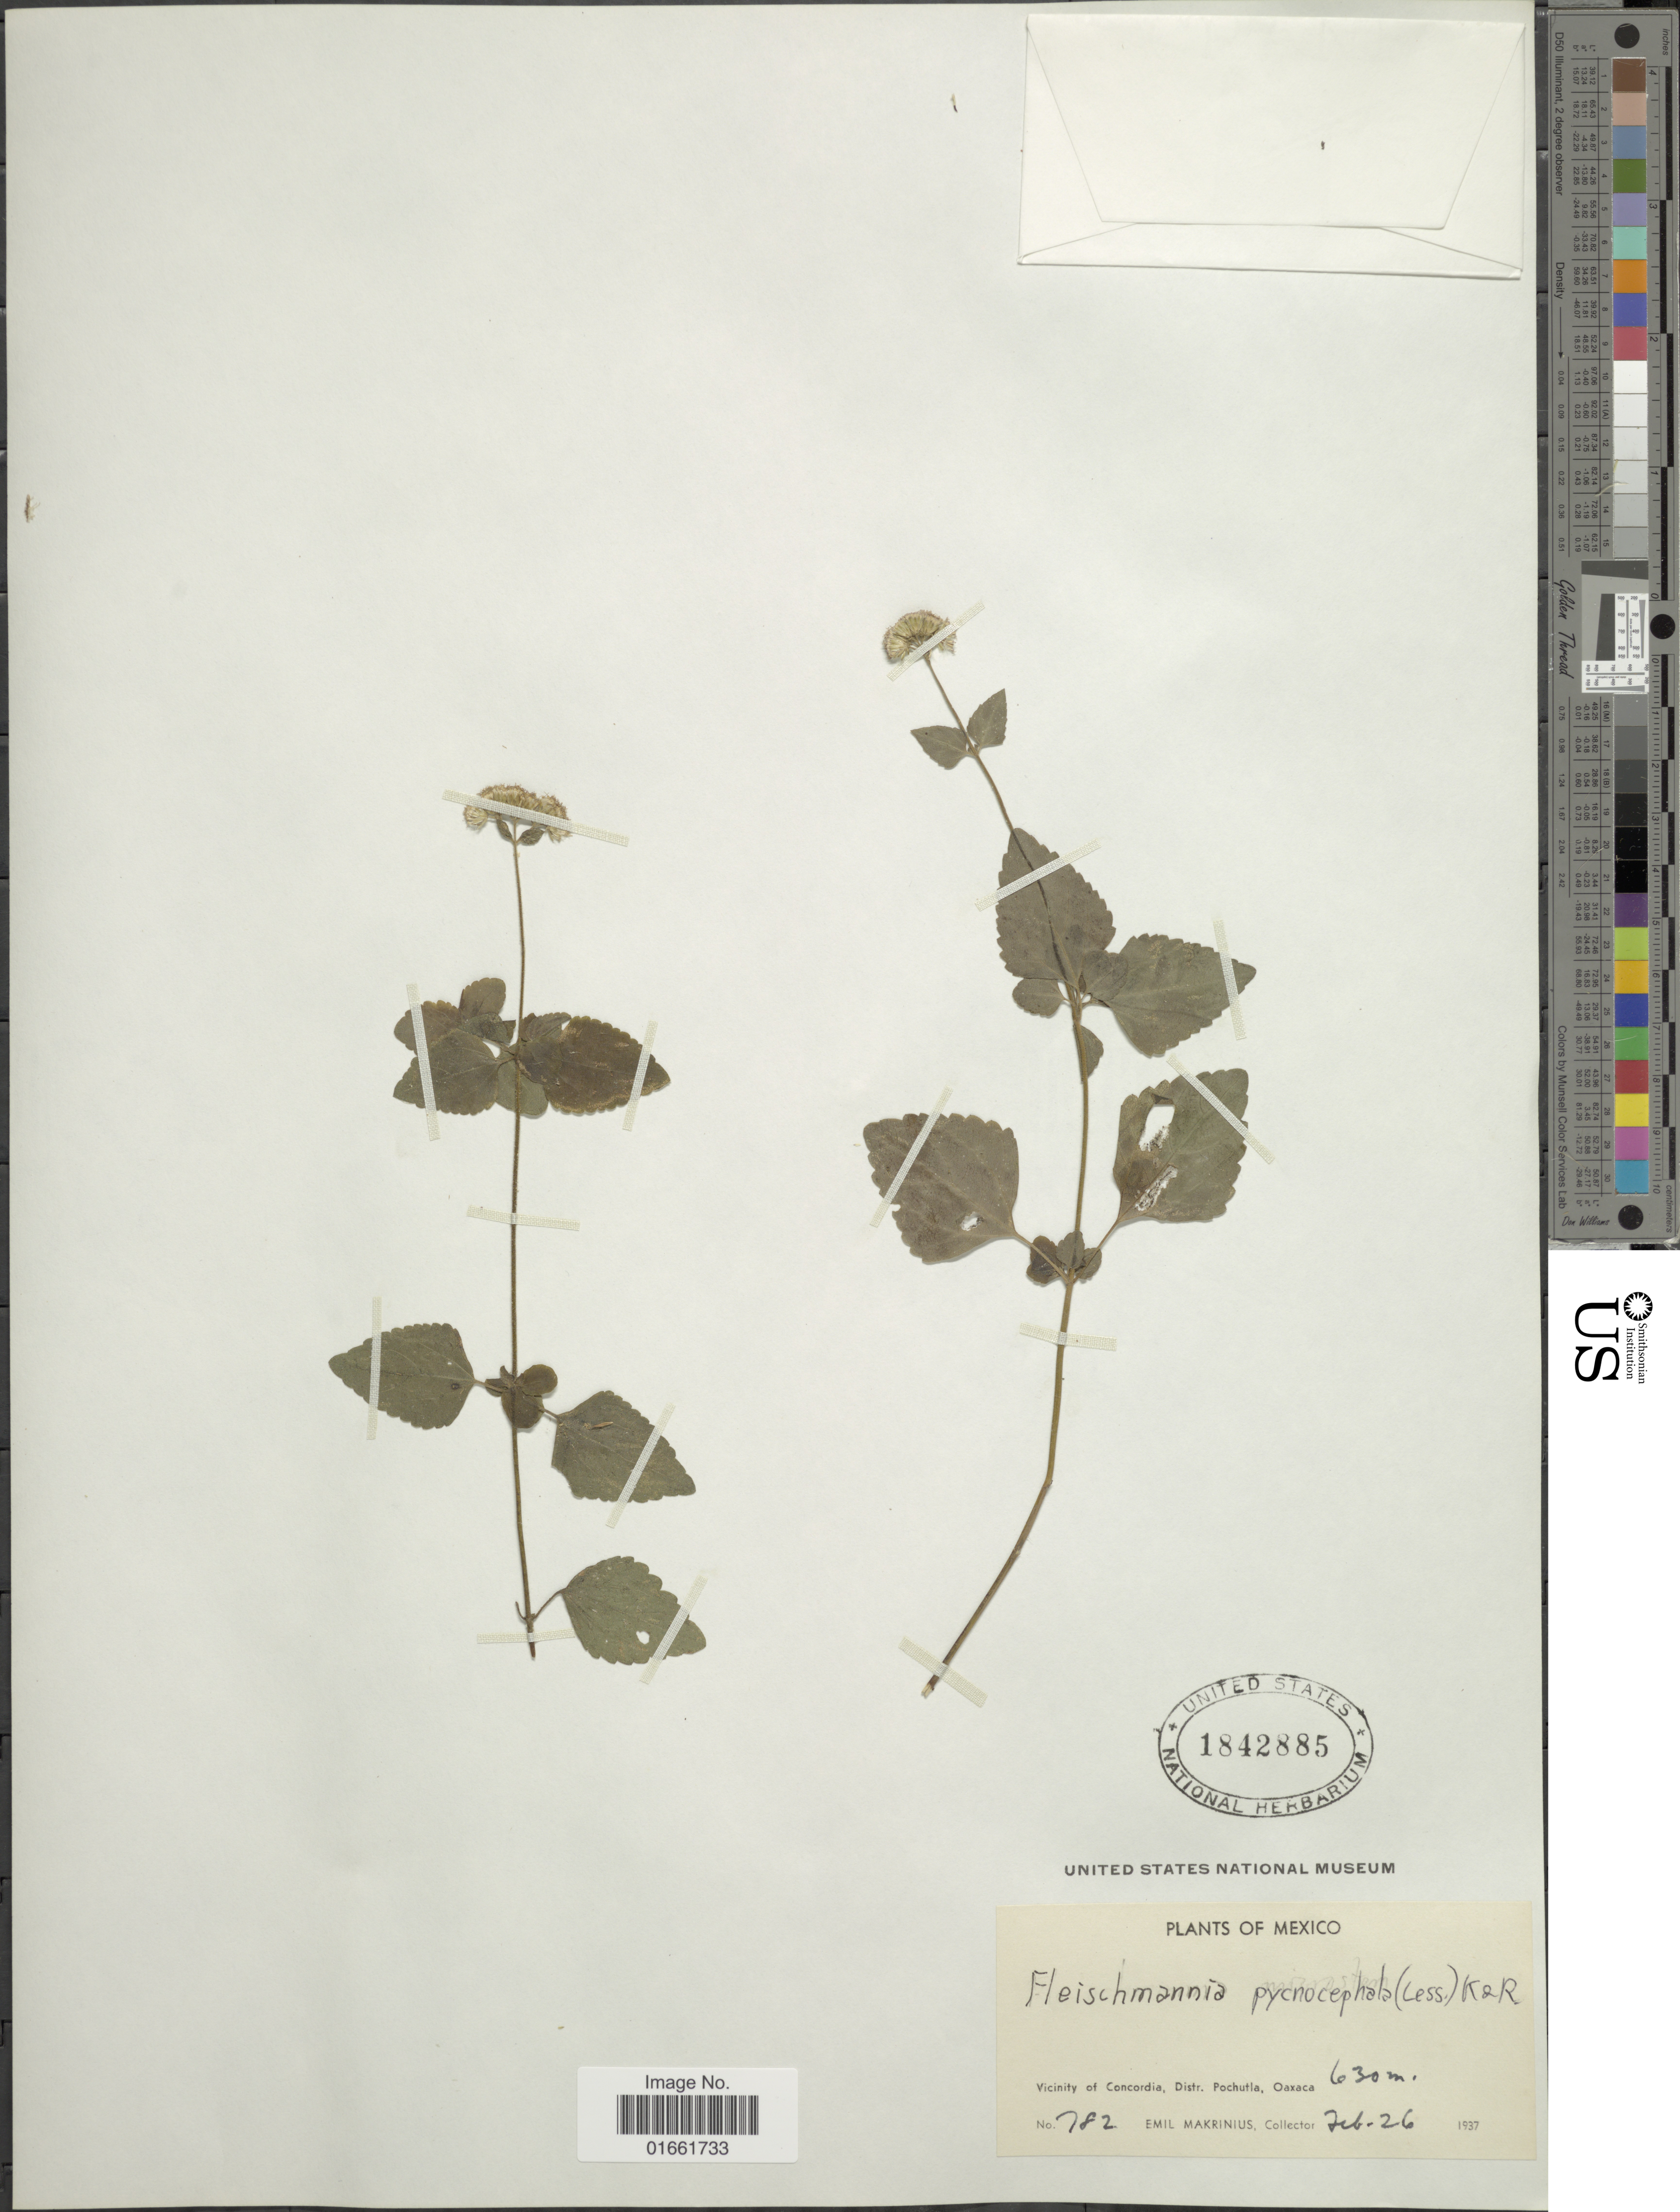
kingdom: Plantae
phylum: Tracheophyta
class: Magnoliopsida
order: Asterales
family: Asteraceae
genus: Fleischmannia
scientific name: Fleischmannia pratensis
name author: (Klatt) R.M. King & H. Rob.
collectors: E. Makrinius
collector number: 782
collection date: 1937-02-26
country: Mexico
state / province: Oaxaca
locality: Vicinity of Concordia, Distr, Pochutla.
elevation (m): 630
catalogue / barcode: US 1842885